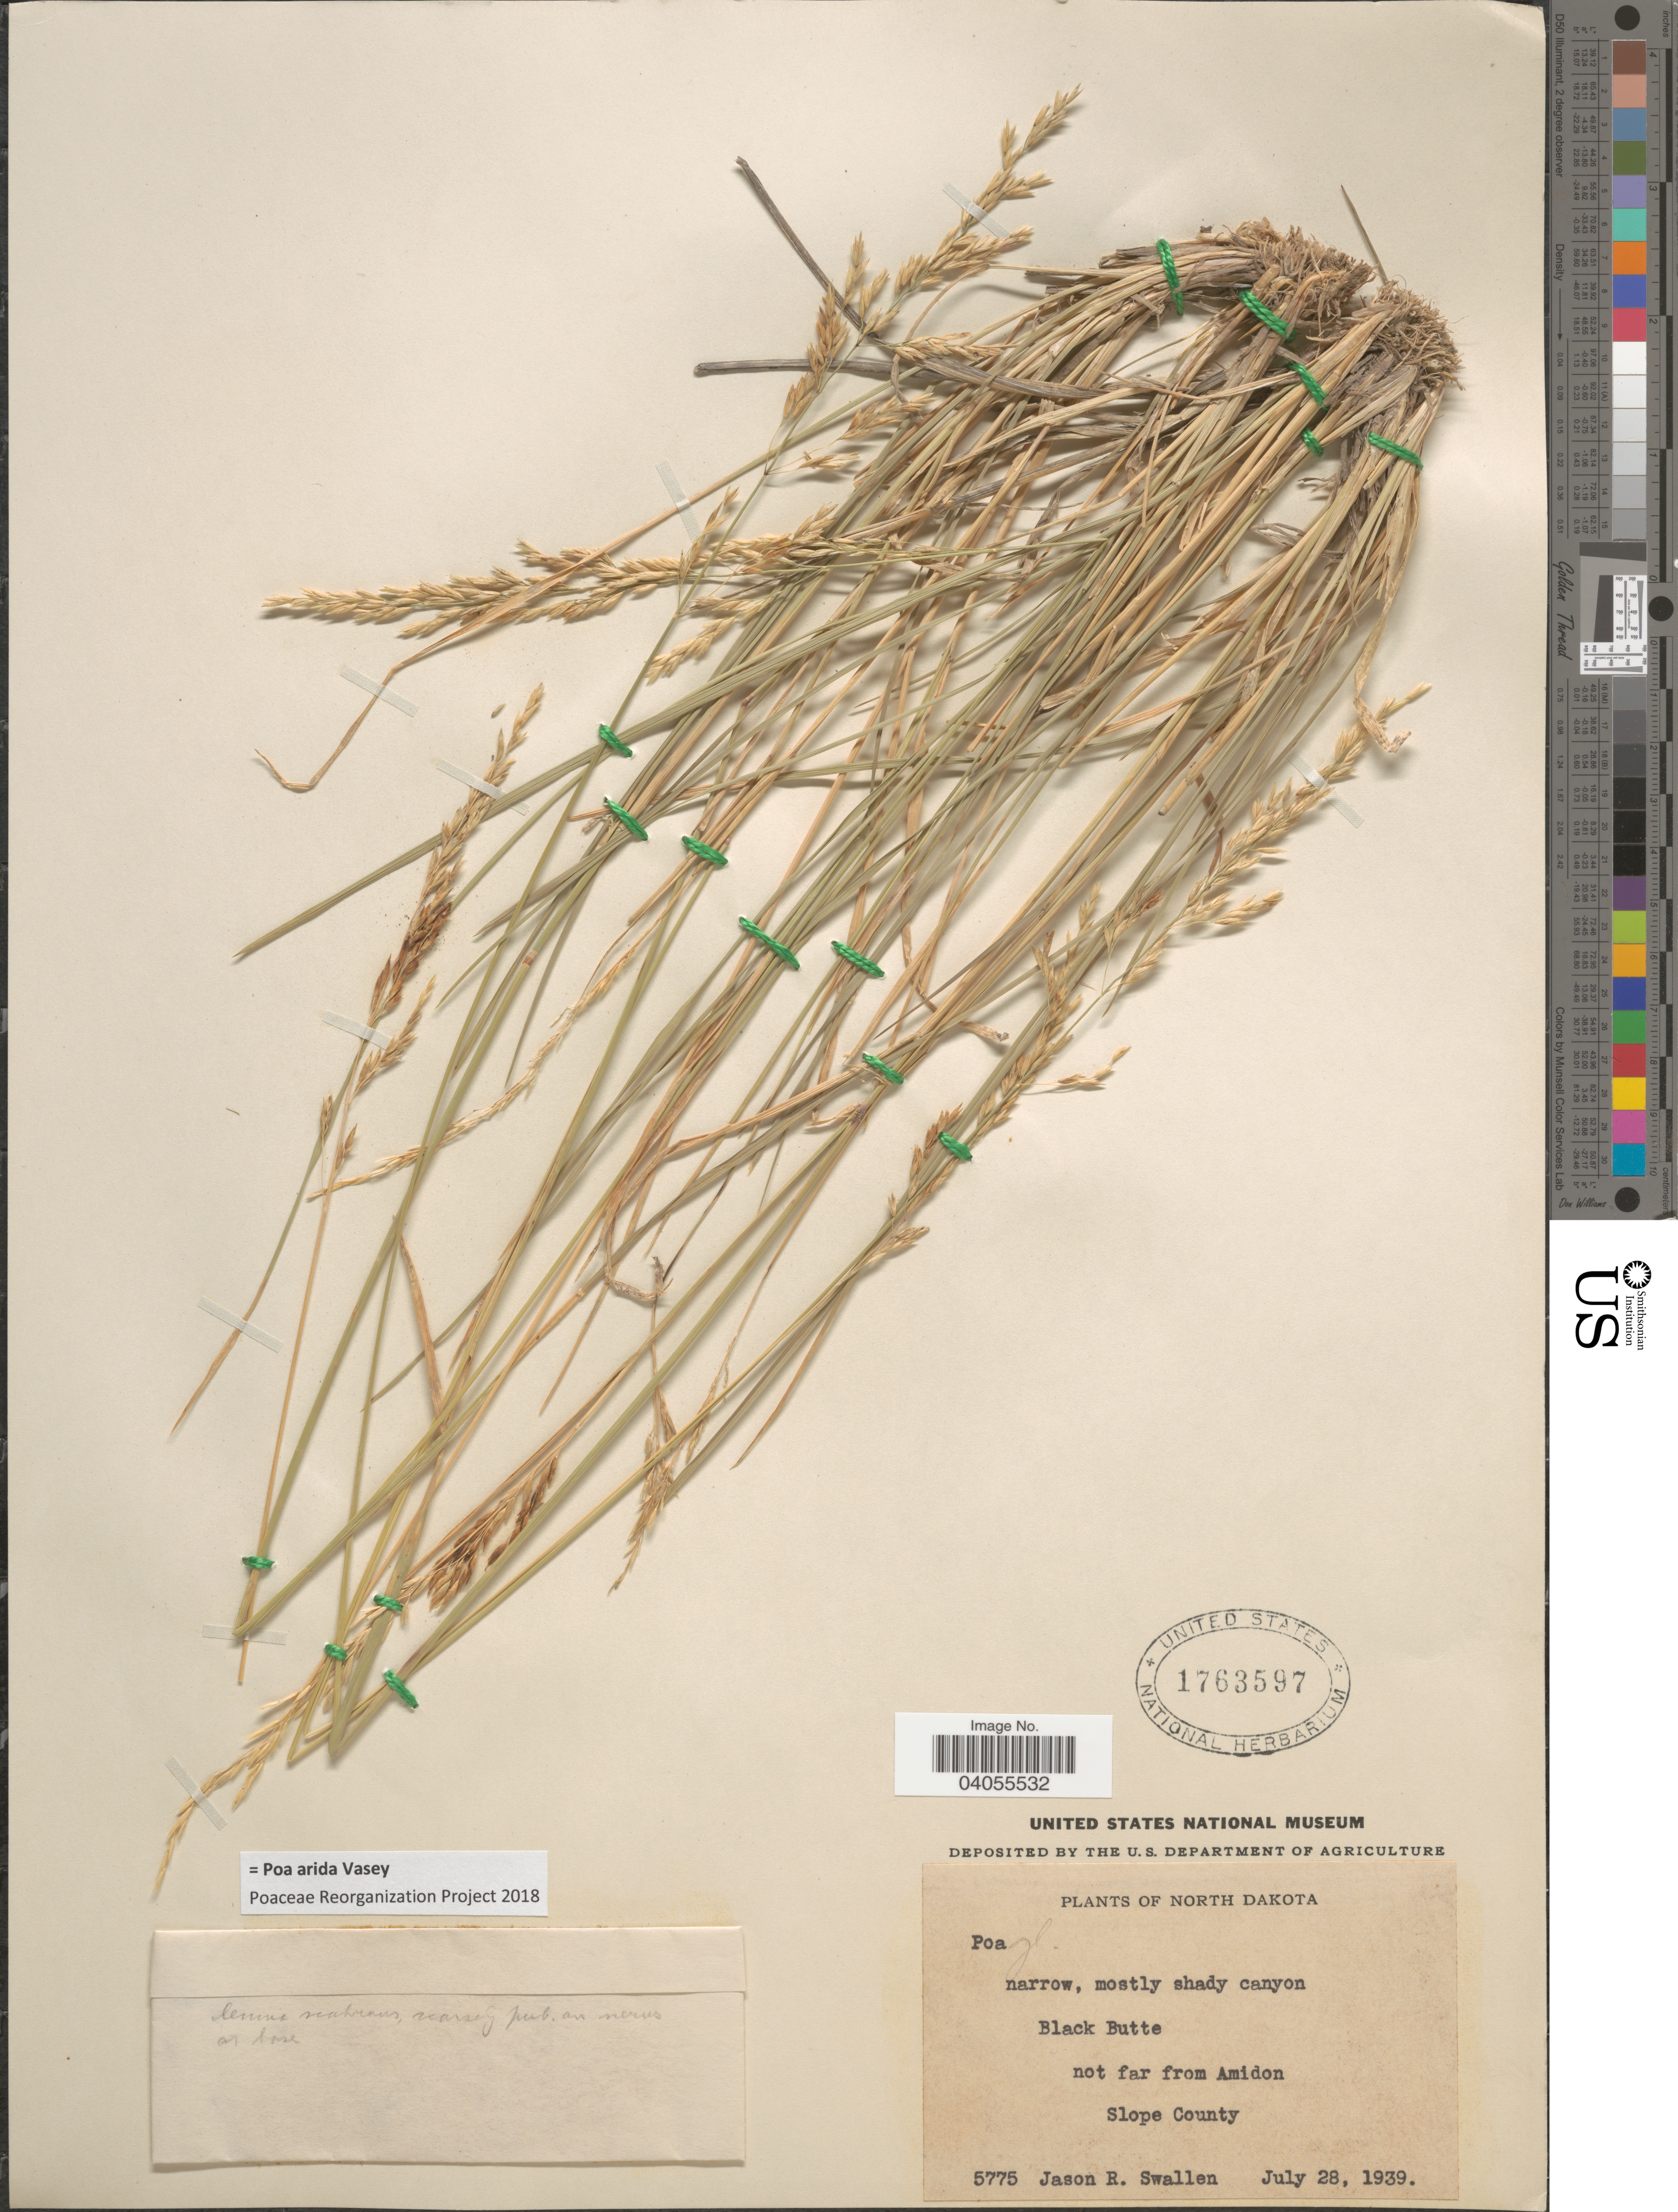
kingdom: Plantae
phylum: Tracheophyta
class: Liliopsida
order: Poales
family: Poaceae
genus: Poa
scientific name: Poa arida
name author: Vasey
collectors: J. R. Swallen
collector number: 5775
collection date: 1939-07-28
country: United States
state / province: North Dakota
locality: Black Butte not far from Amidon, Slope County.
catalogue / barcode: US 1763597